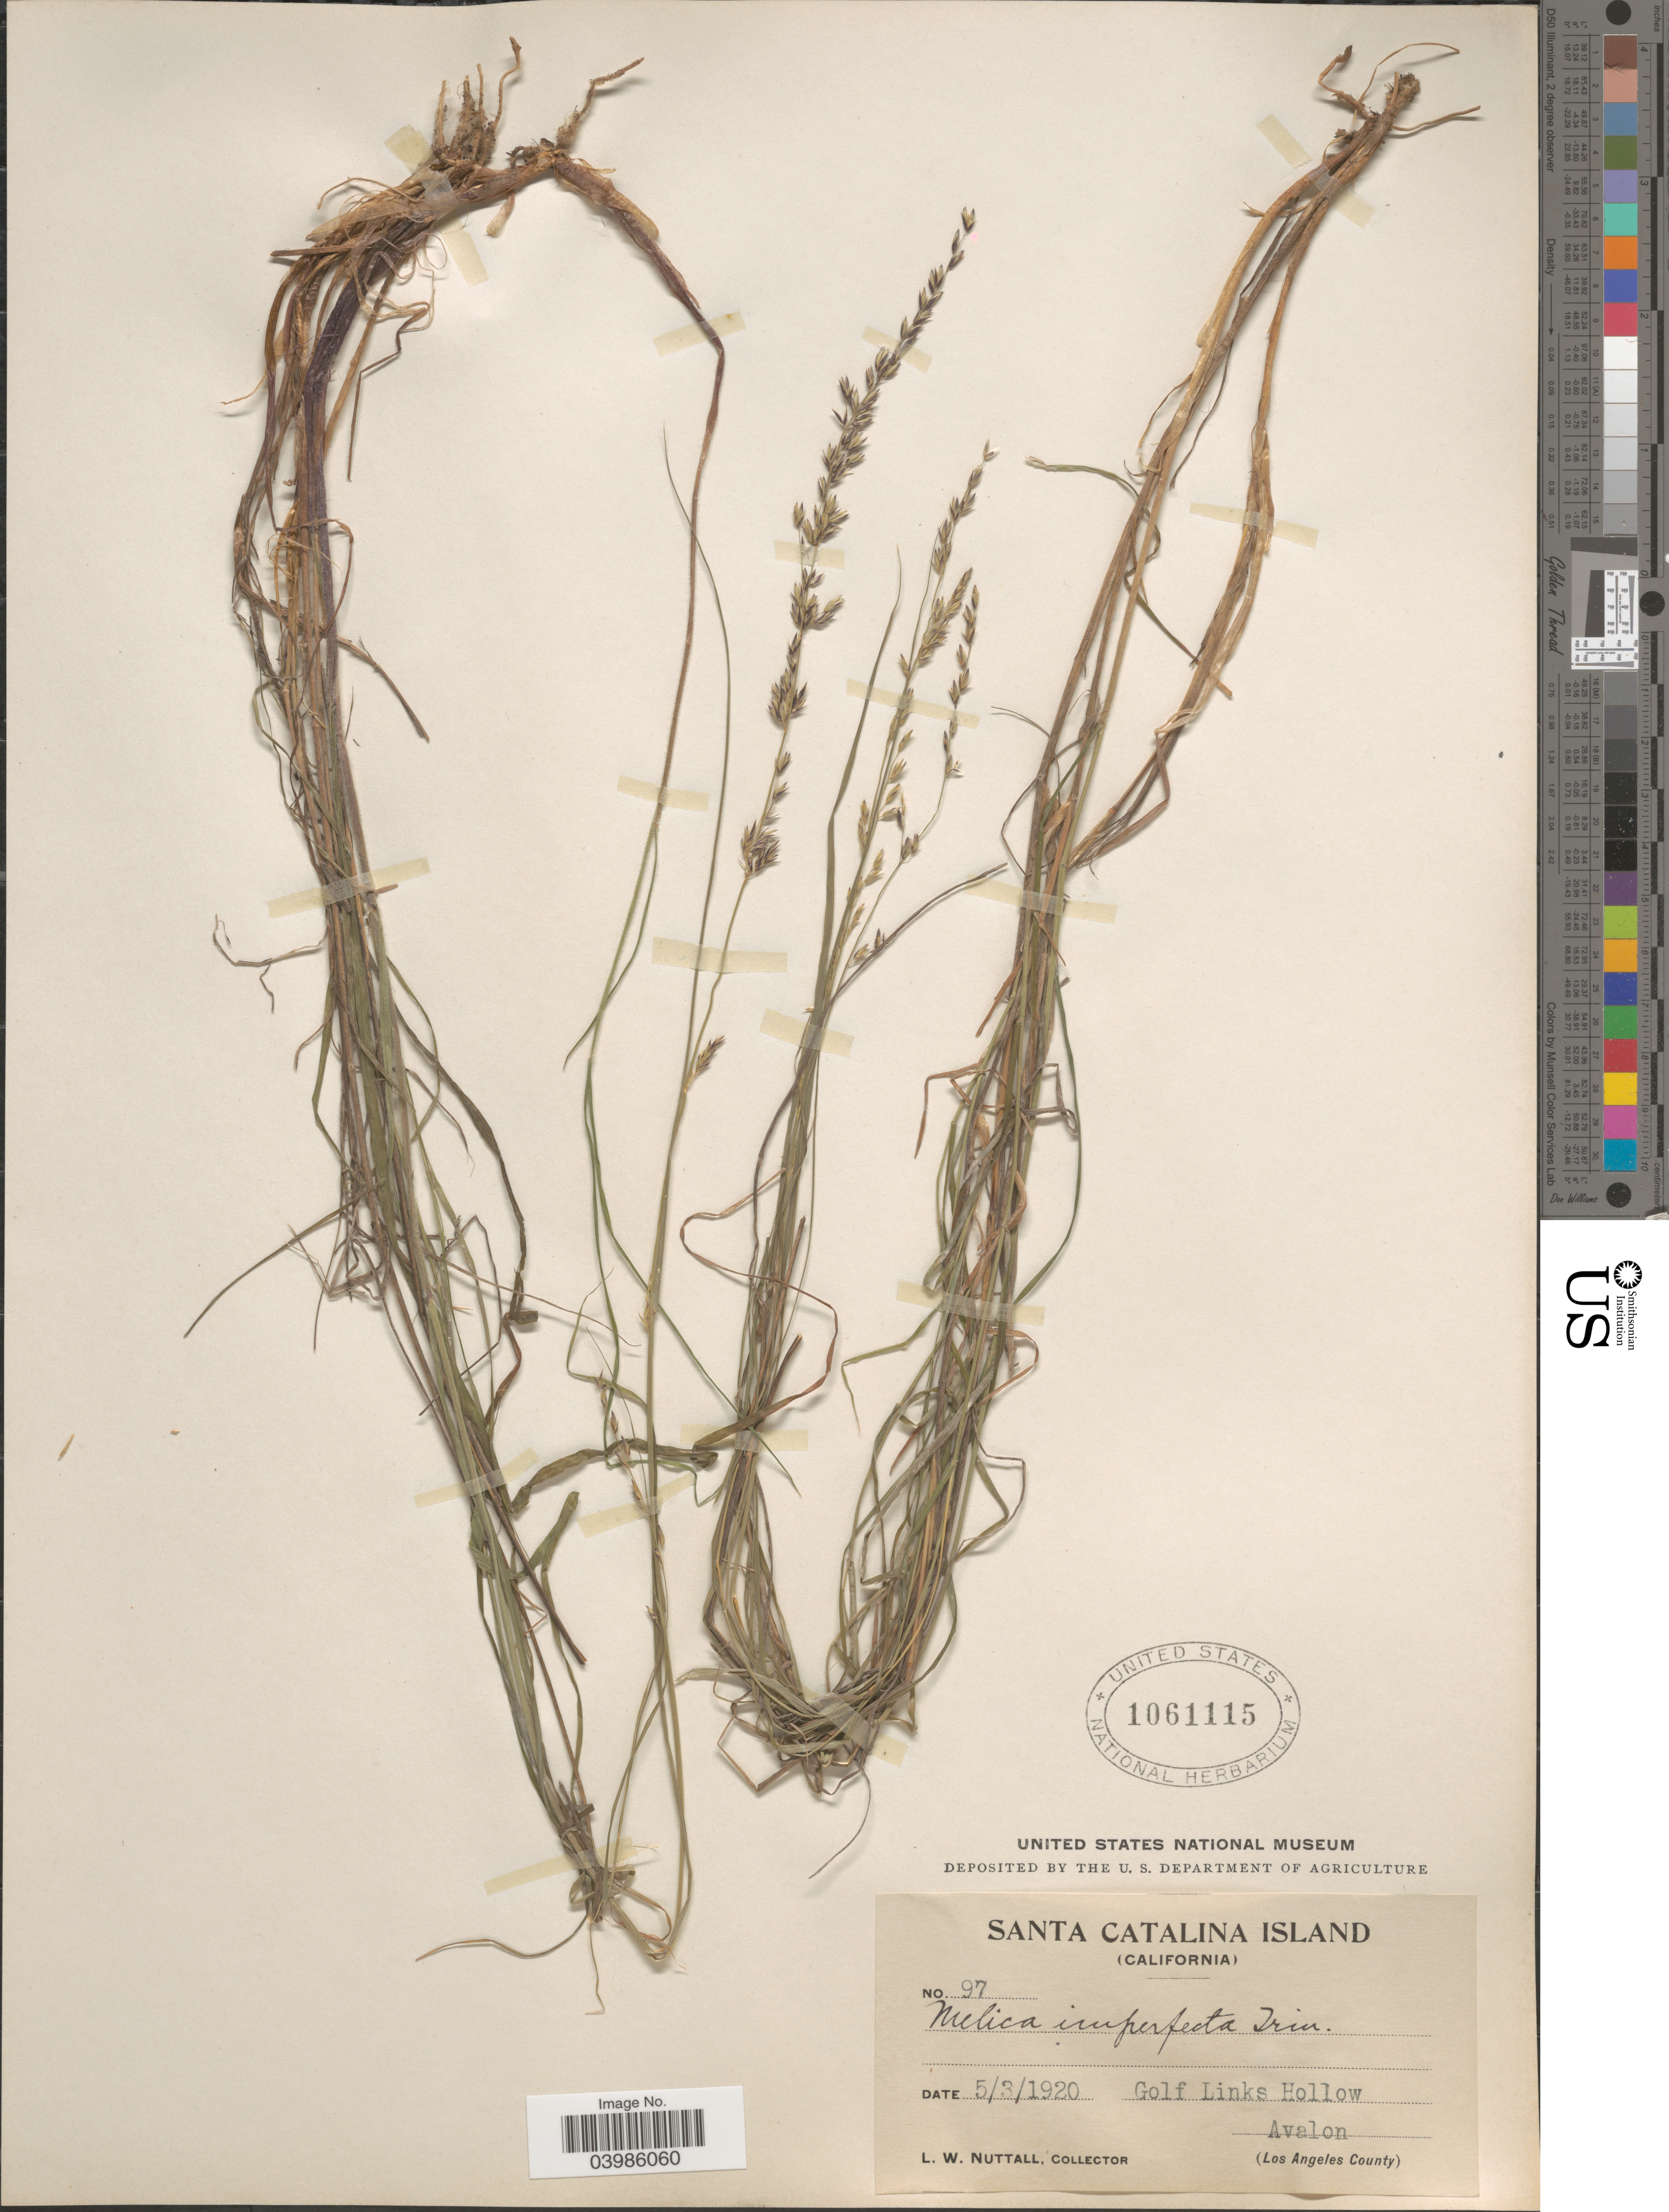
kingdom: Plantae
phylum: Tracheophyta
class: Liliopsida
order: Poales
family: Poaceae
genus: Melica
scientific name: Melica imperfecta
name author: Trin.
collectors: L. W. Nuttall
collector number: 97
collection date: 1920-05-03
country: United States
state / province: California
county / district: Los Angeles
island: Santa Catalina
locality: Santa Catalina Island. Golf Links Hollow. Avalon. (Los Angeles County).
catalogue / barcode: US 1061115